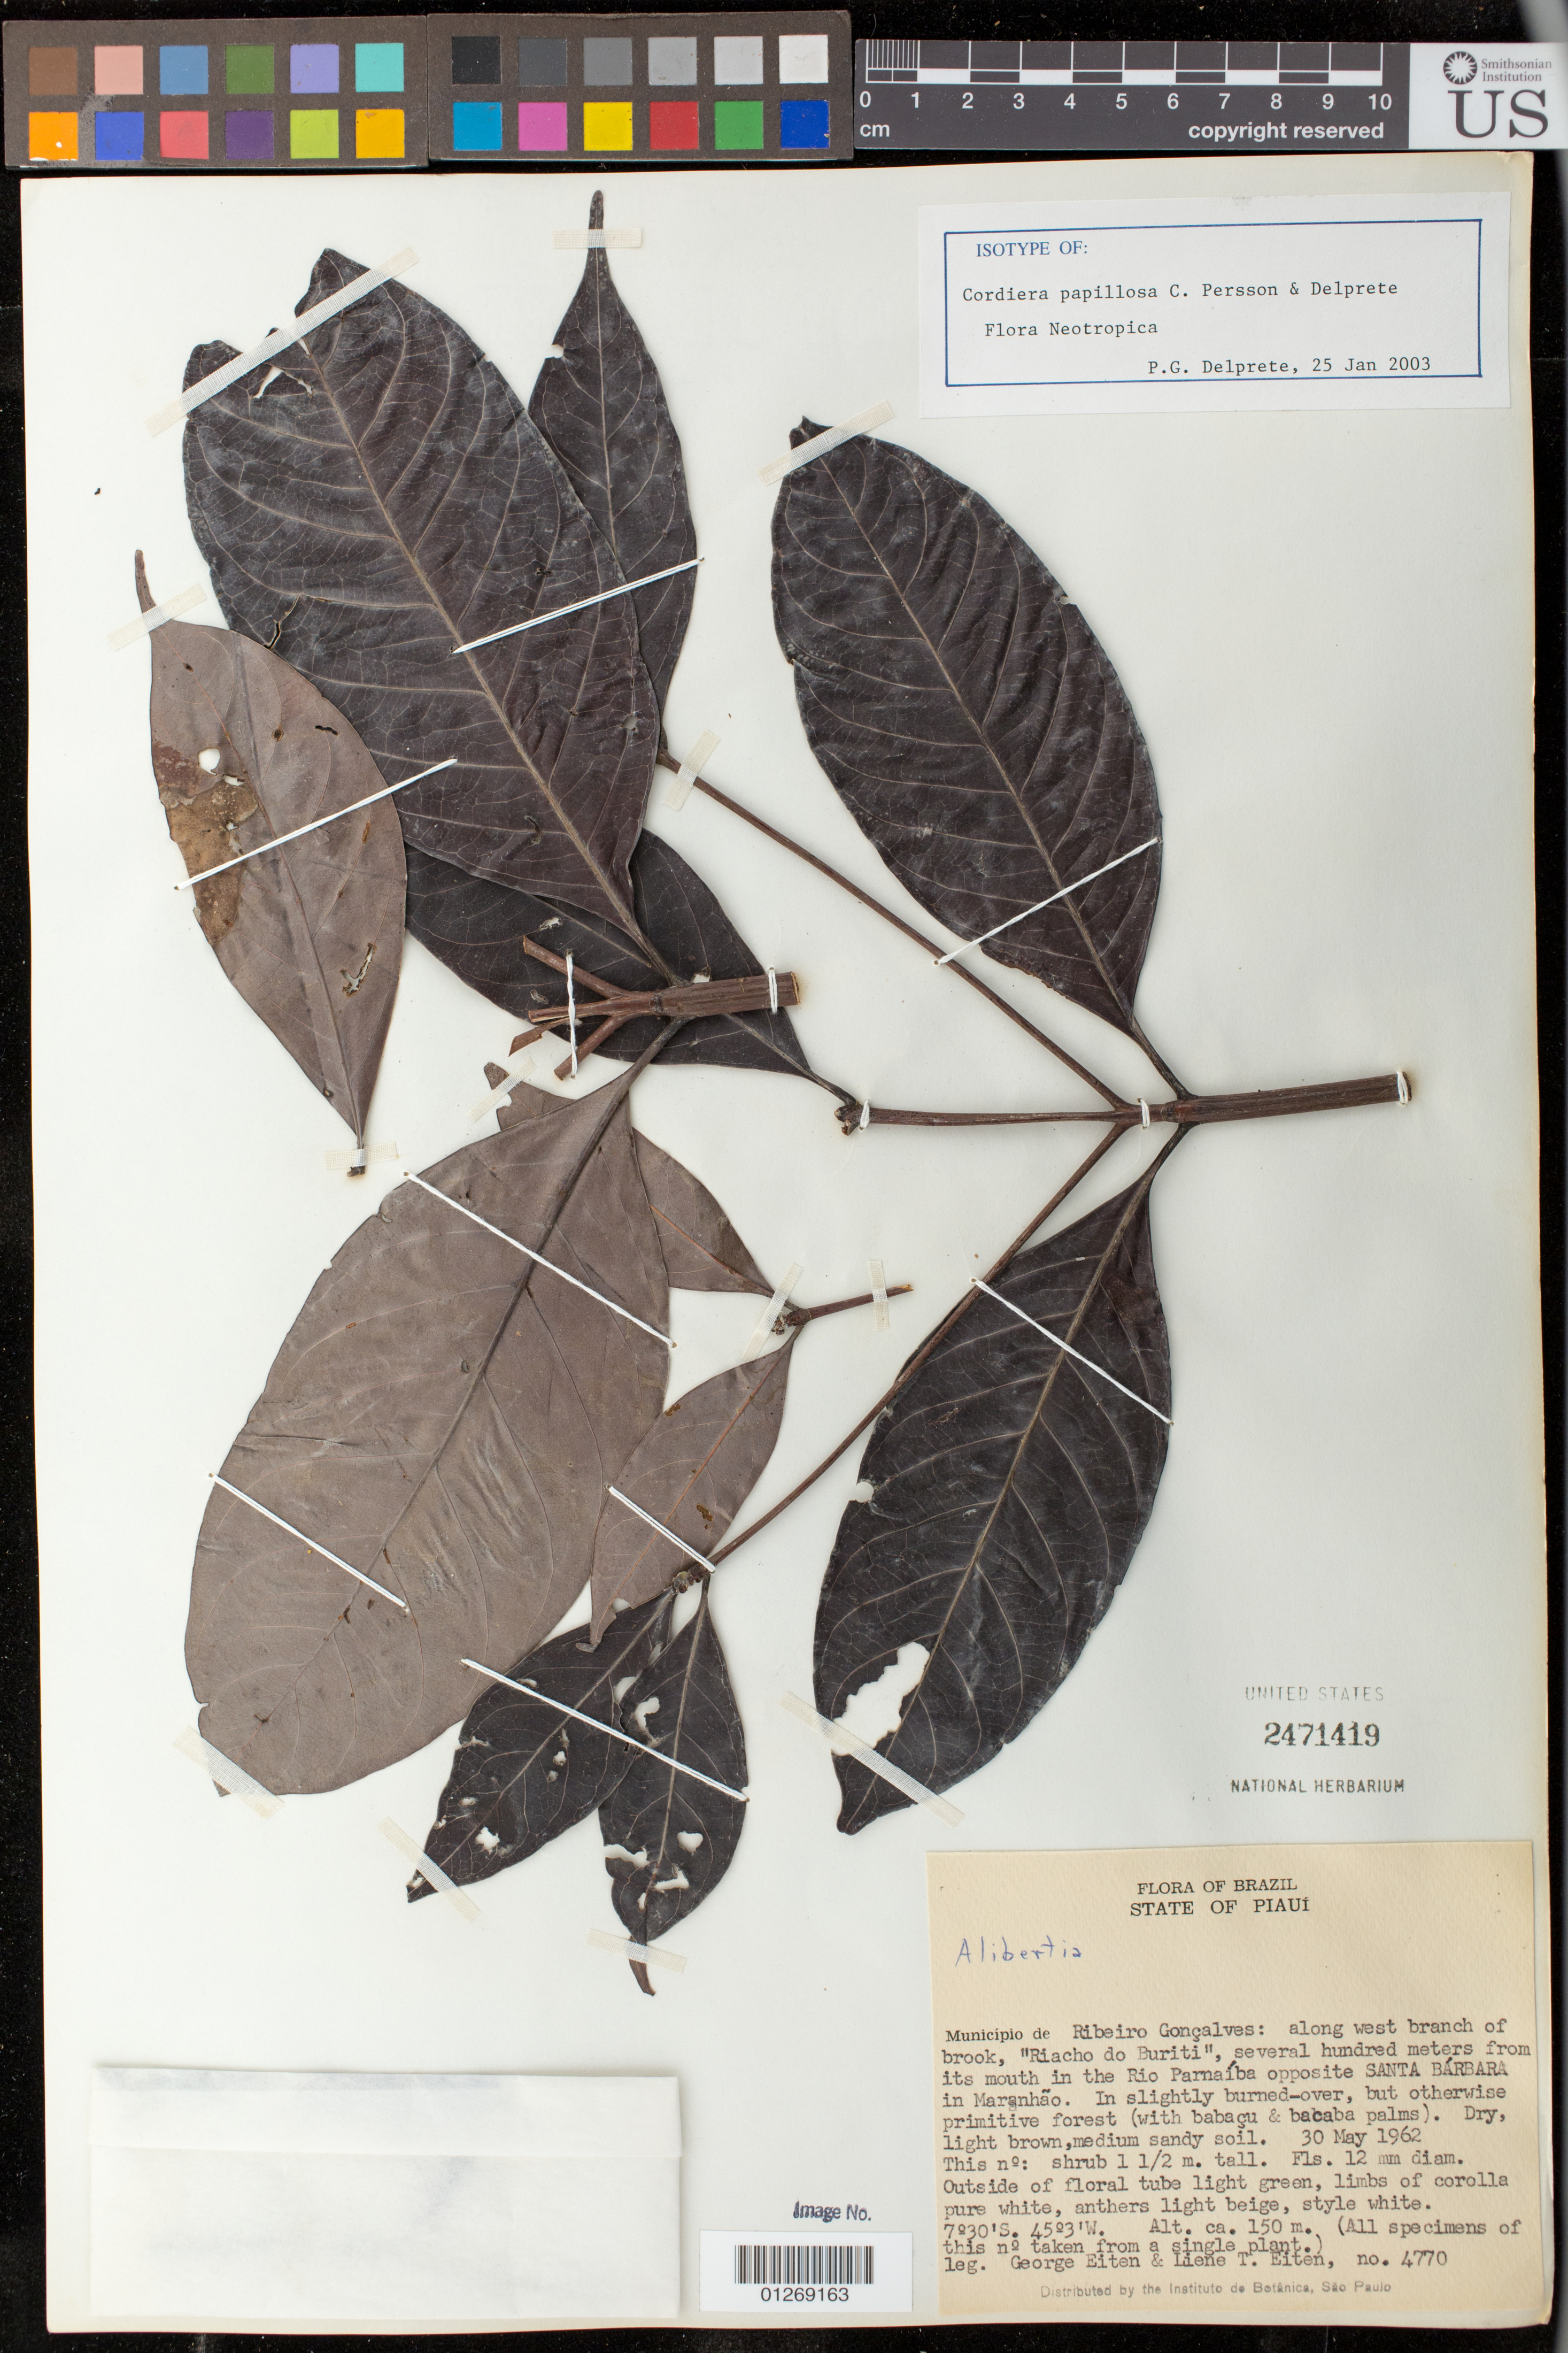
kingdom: Plantae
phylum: Tracheophyta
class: Magnoliopsida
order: Gentianales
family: Rubiaceae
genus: Cordiera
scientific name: Cordiera papillosa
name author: C.H. Perss. & Delprete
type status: Isotype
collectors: G. Eiten & L. T. Eiten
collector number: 4770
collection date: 1962-05-30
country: Brazil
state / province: Piauí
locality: Municipio de Ribeiro Gonçalves: along west branch of brook, "Riacho do Buriti", several hundred meters from its mouth in the Rio Parnaíba opposite Santa Bárbara in Maranhão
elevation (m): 150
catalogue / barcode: US 2471419